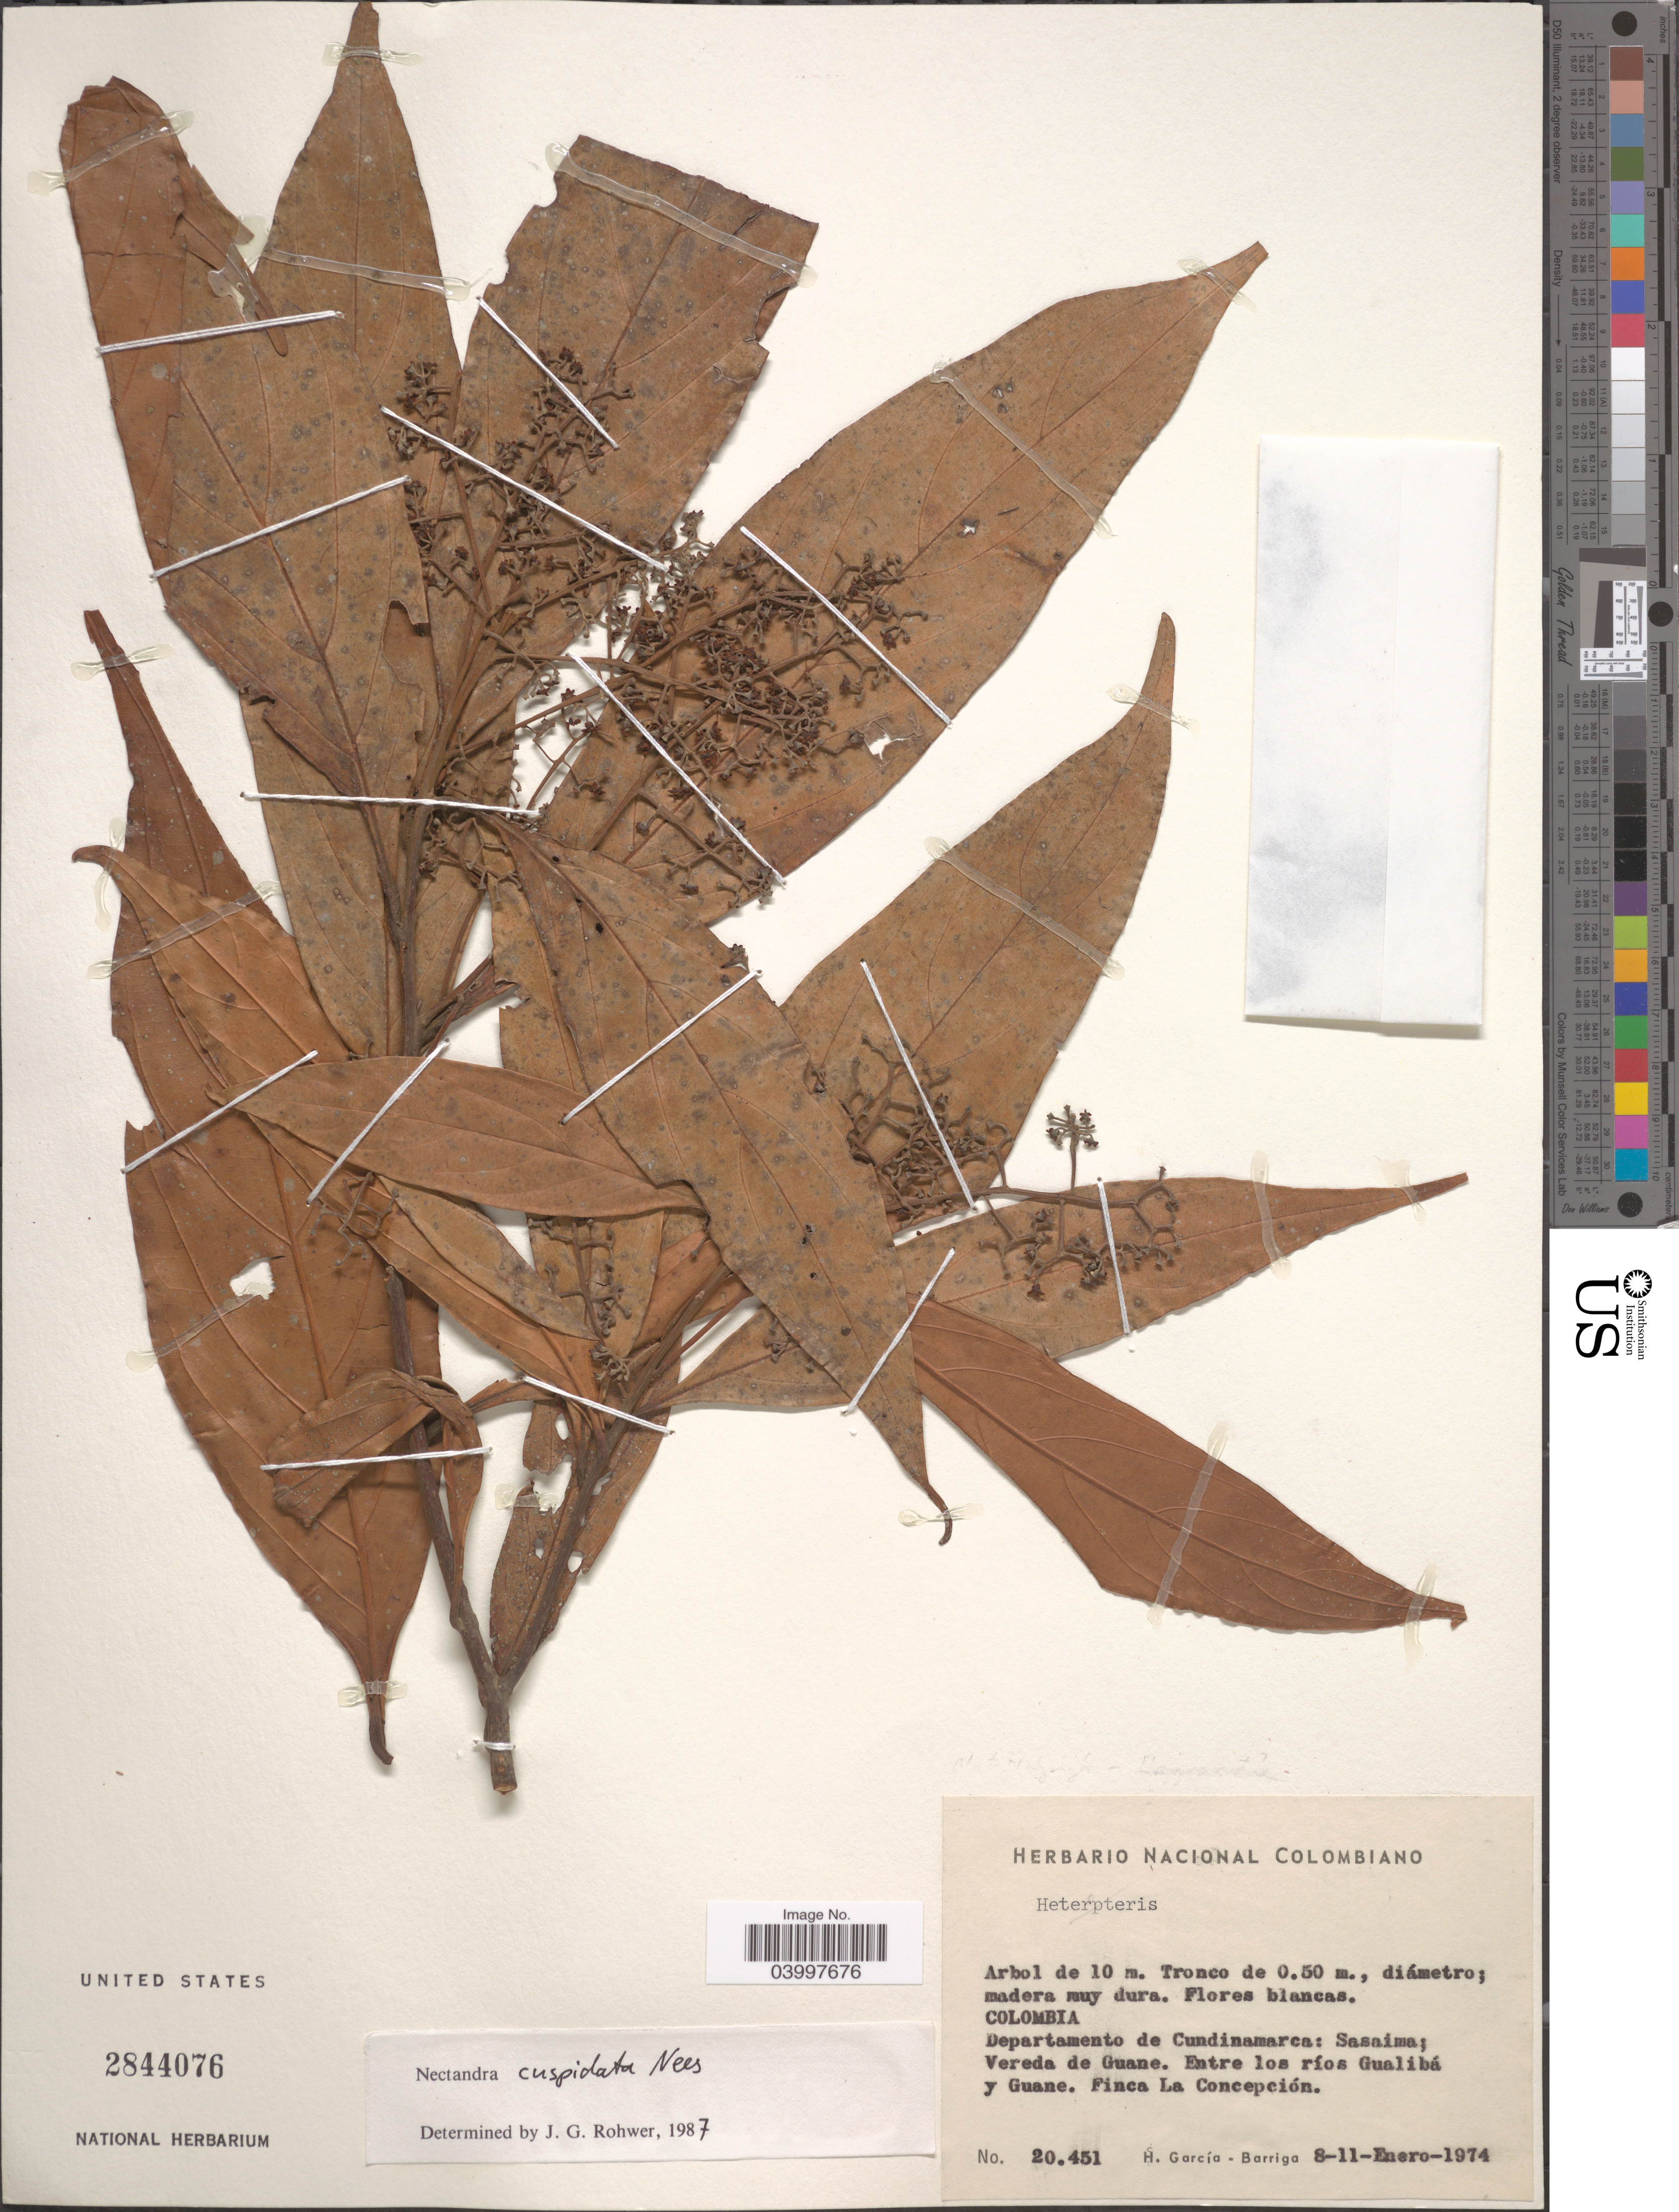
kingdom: Plantae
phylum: Tracheophyta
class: Magnoliopsida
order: Laurales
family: Lauraceae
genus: Nectandra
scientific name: Nectandra cuspidata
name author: Nees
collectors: H. García Barriga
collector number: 20451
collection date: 1974-01-08/1974-01-11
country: Colombia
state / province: Cundinamarca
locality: Departamento de Cundinamarca: Sasaima; Vereda de Guane. Entre los ríos Gualibá y Guane. Finca La Concepción.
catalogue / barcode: US 2844076